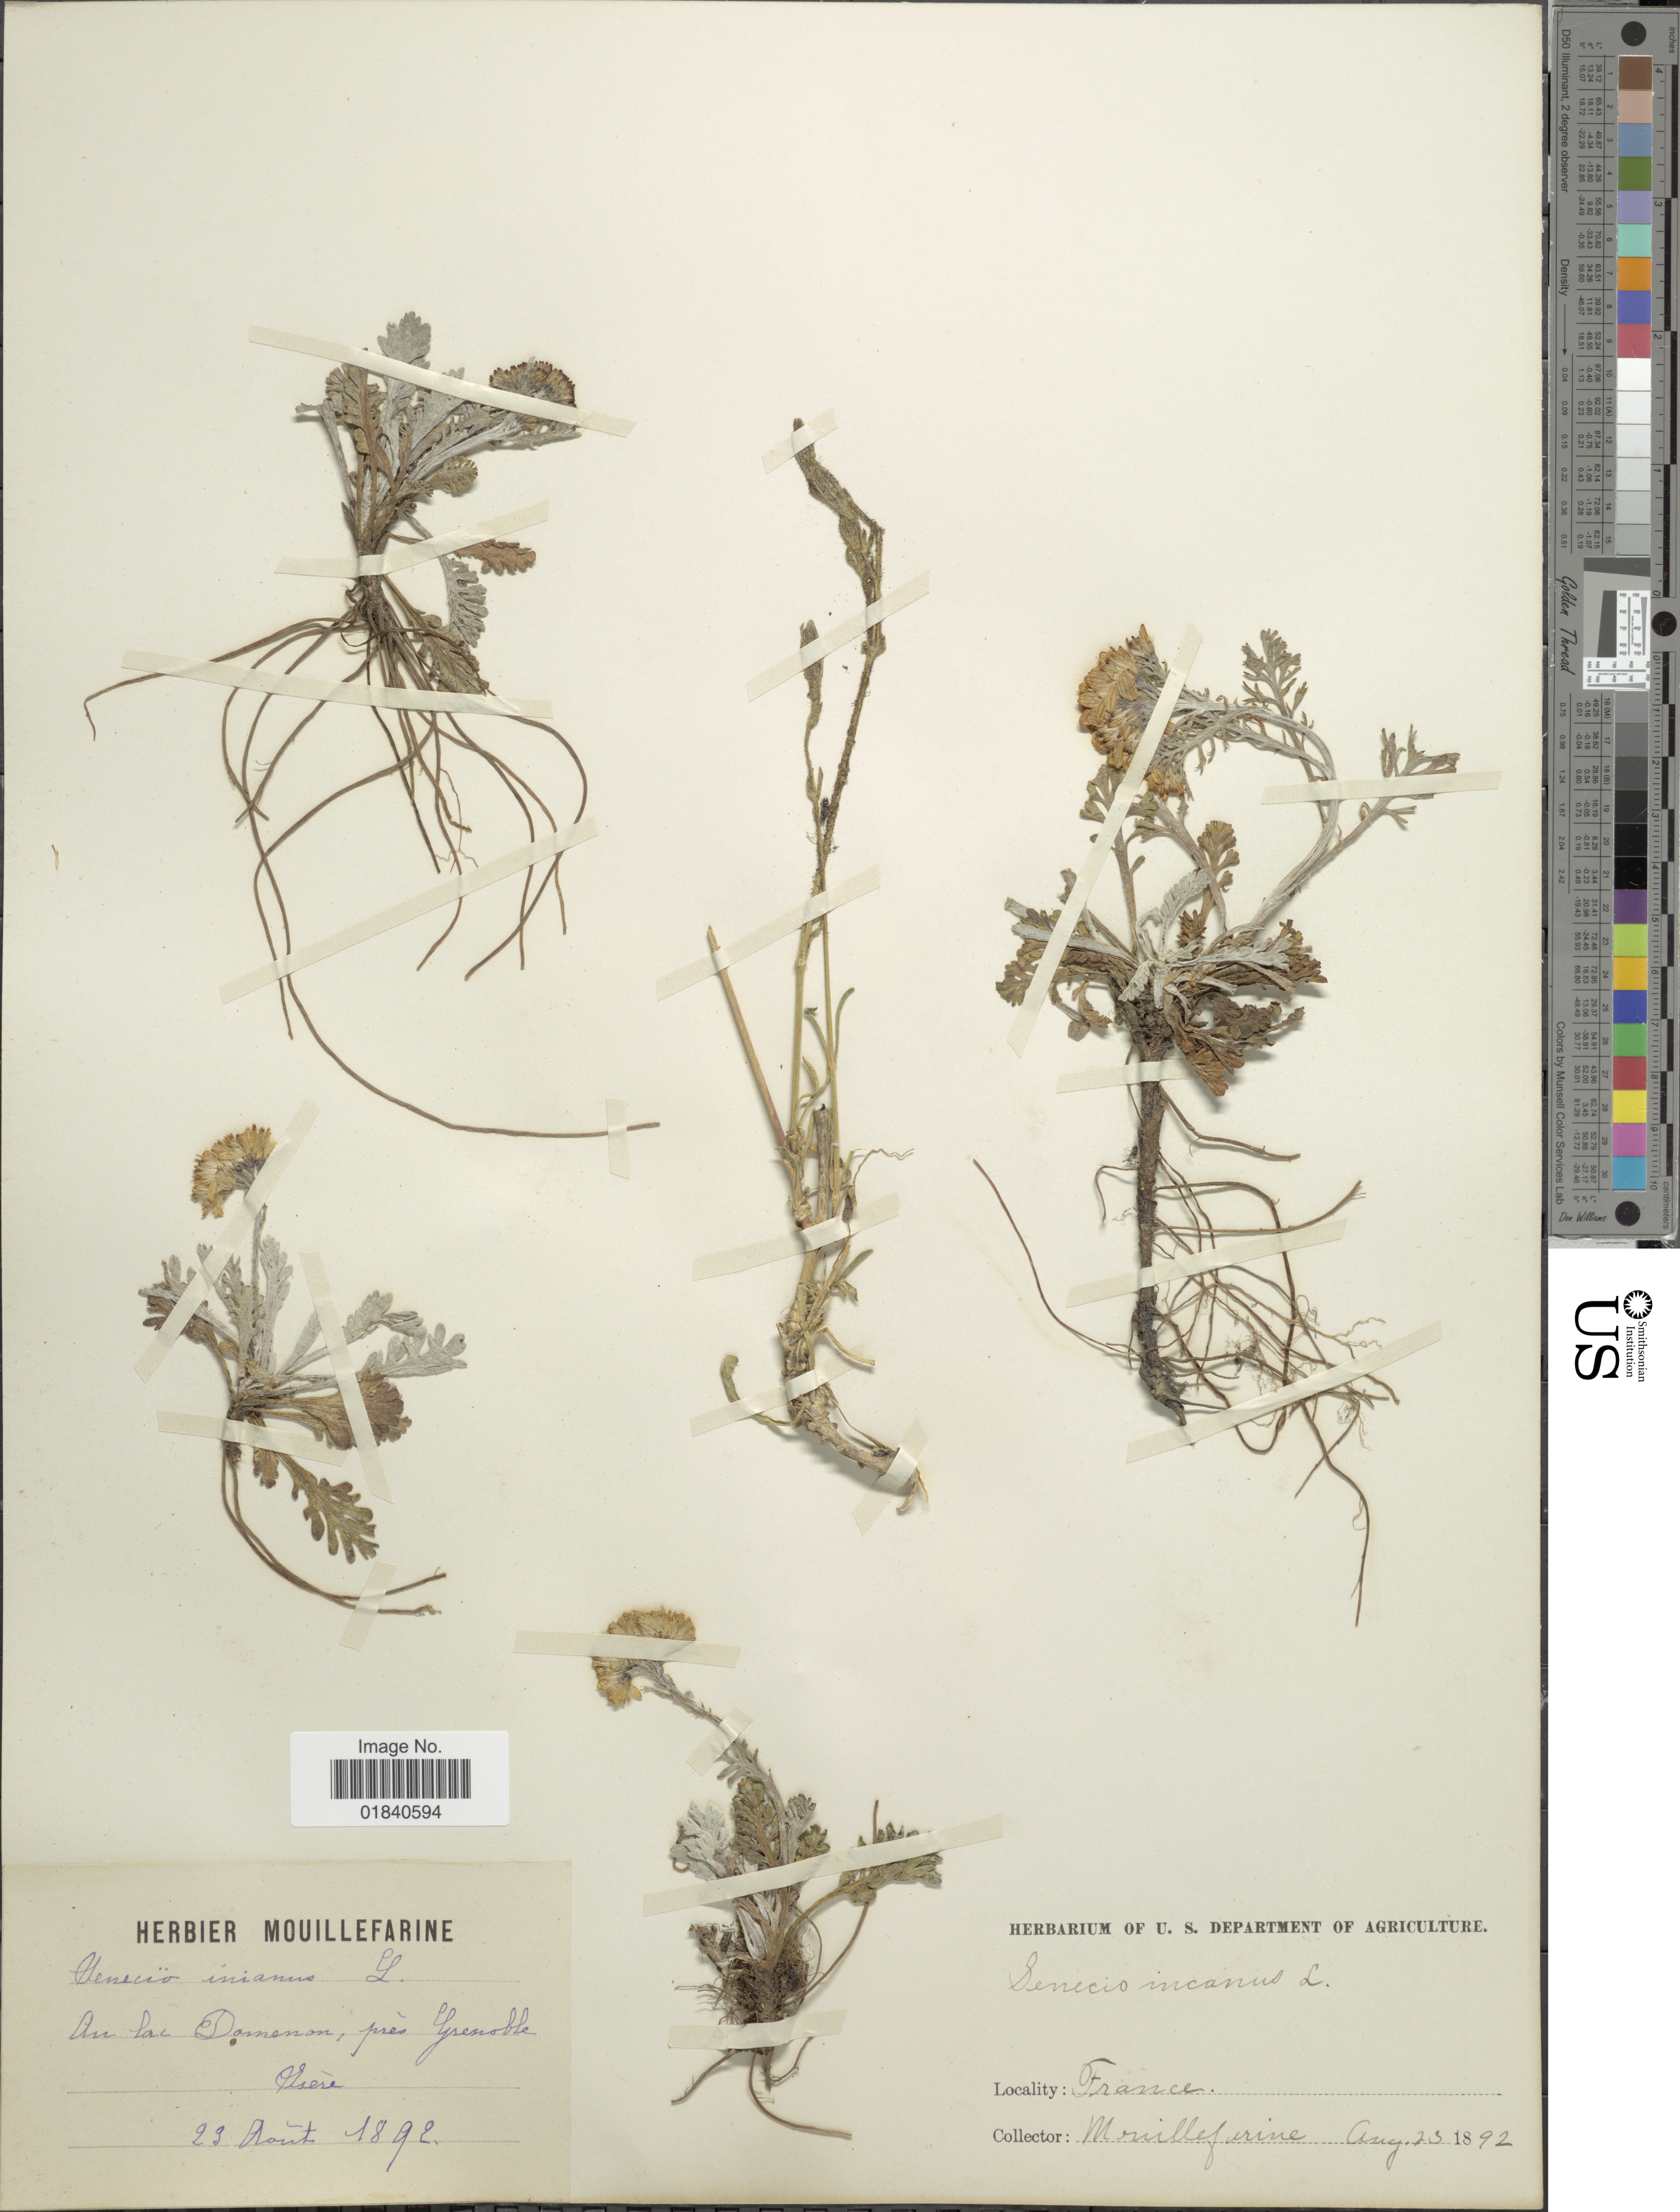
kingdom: Plantae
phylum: Tracheophyta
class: Magnoliopsida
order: Asterales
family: Asteraceae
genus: Jacobaea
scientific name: Jacobaea incana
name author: (L.) Veldkamp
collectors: A. Mouillefarine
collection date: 1892-08-23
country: France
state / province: Auvergne-Rhône-Alpes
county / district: Isère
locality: Au lac Domenon, près Grenoble, Isère.